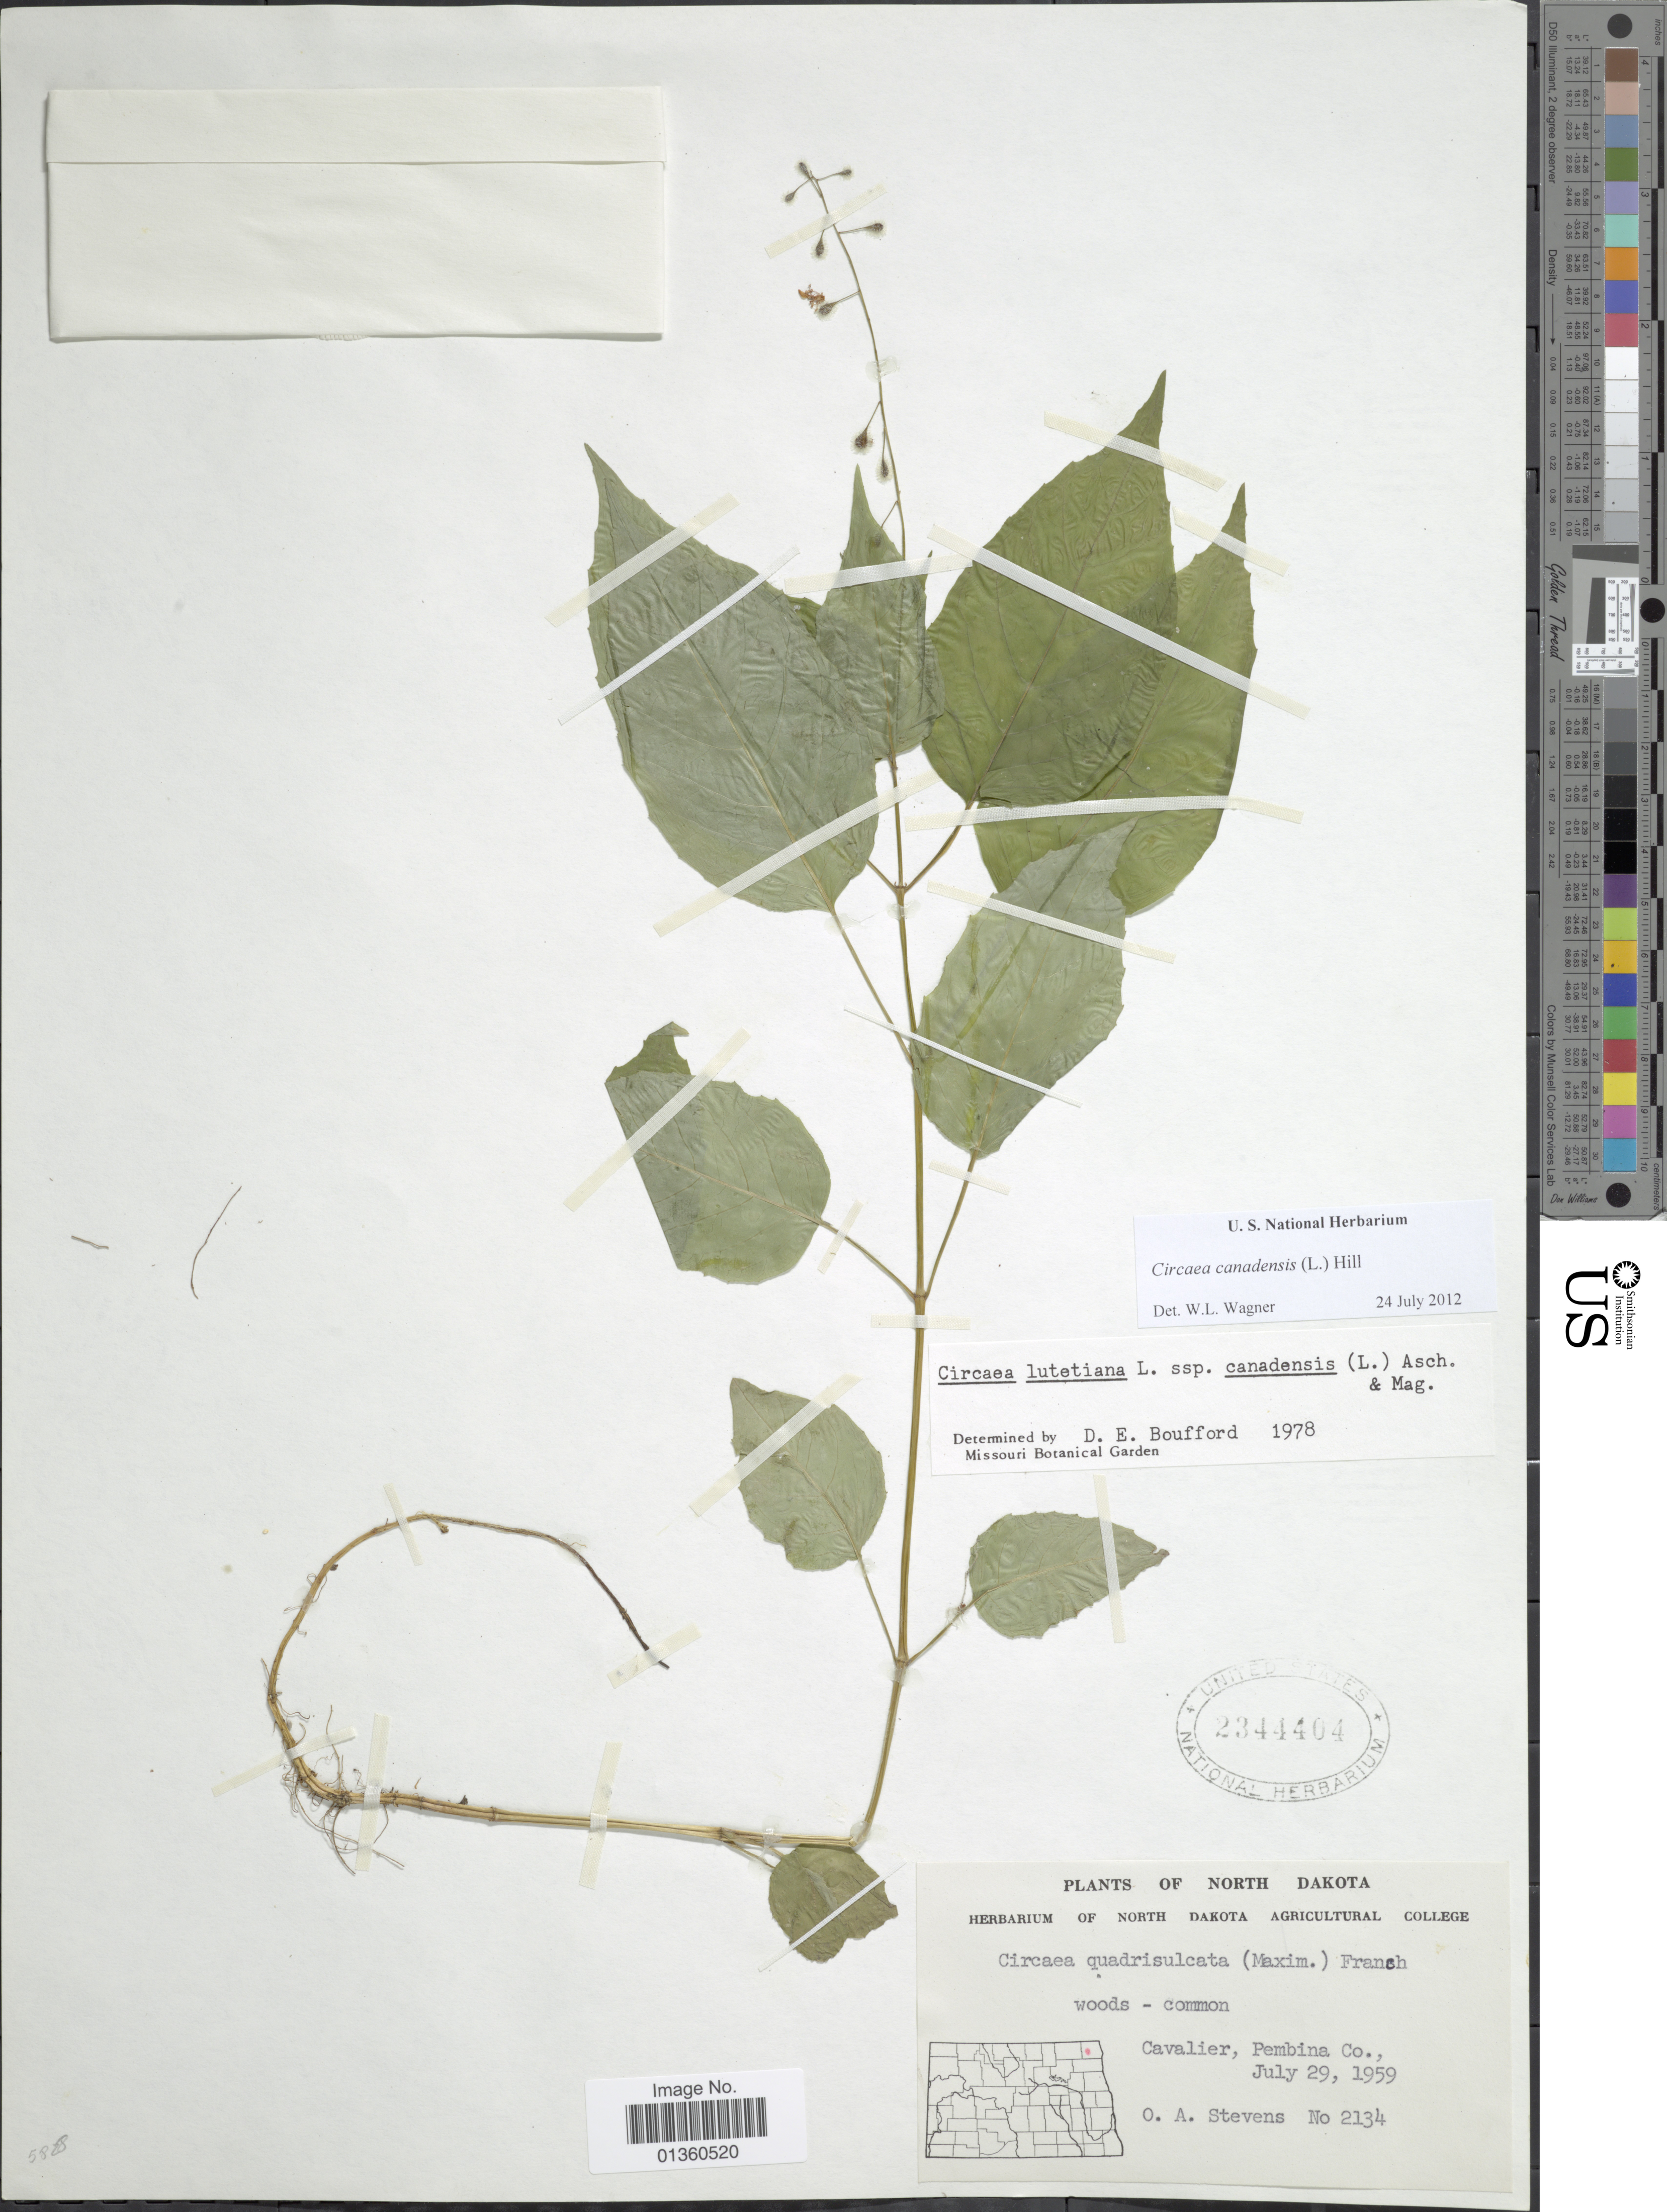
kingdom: Plantae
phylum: Tracheophyta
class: Magnoliopsida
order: Myrtales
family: Onagraceae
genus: Circaea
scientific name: Circaea canadensis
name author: (L.) Hill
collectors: O. A. Stevens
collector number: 2134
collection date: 1959-07-29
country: United States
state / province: North Dakota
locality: Cavalier, Pembina Co.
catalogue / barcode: US 2344404